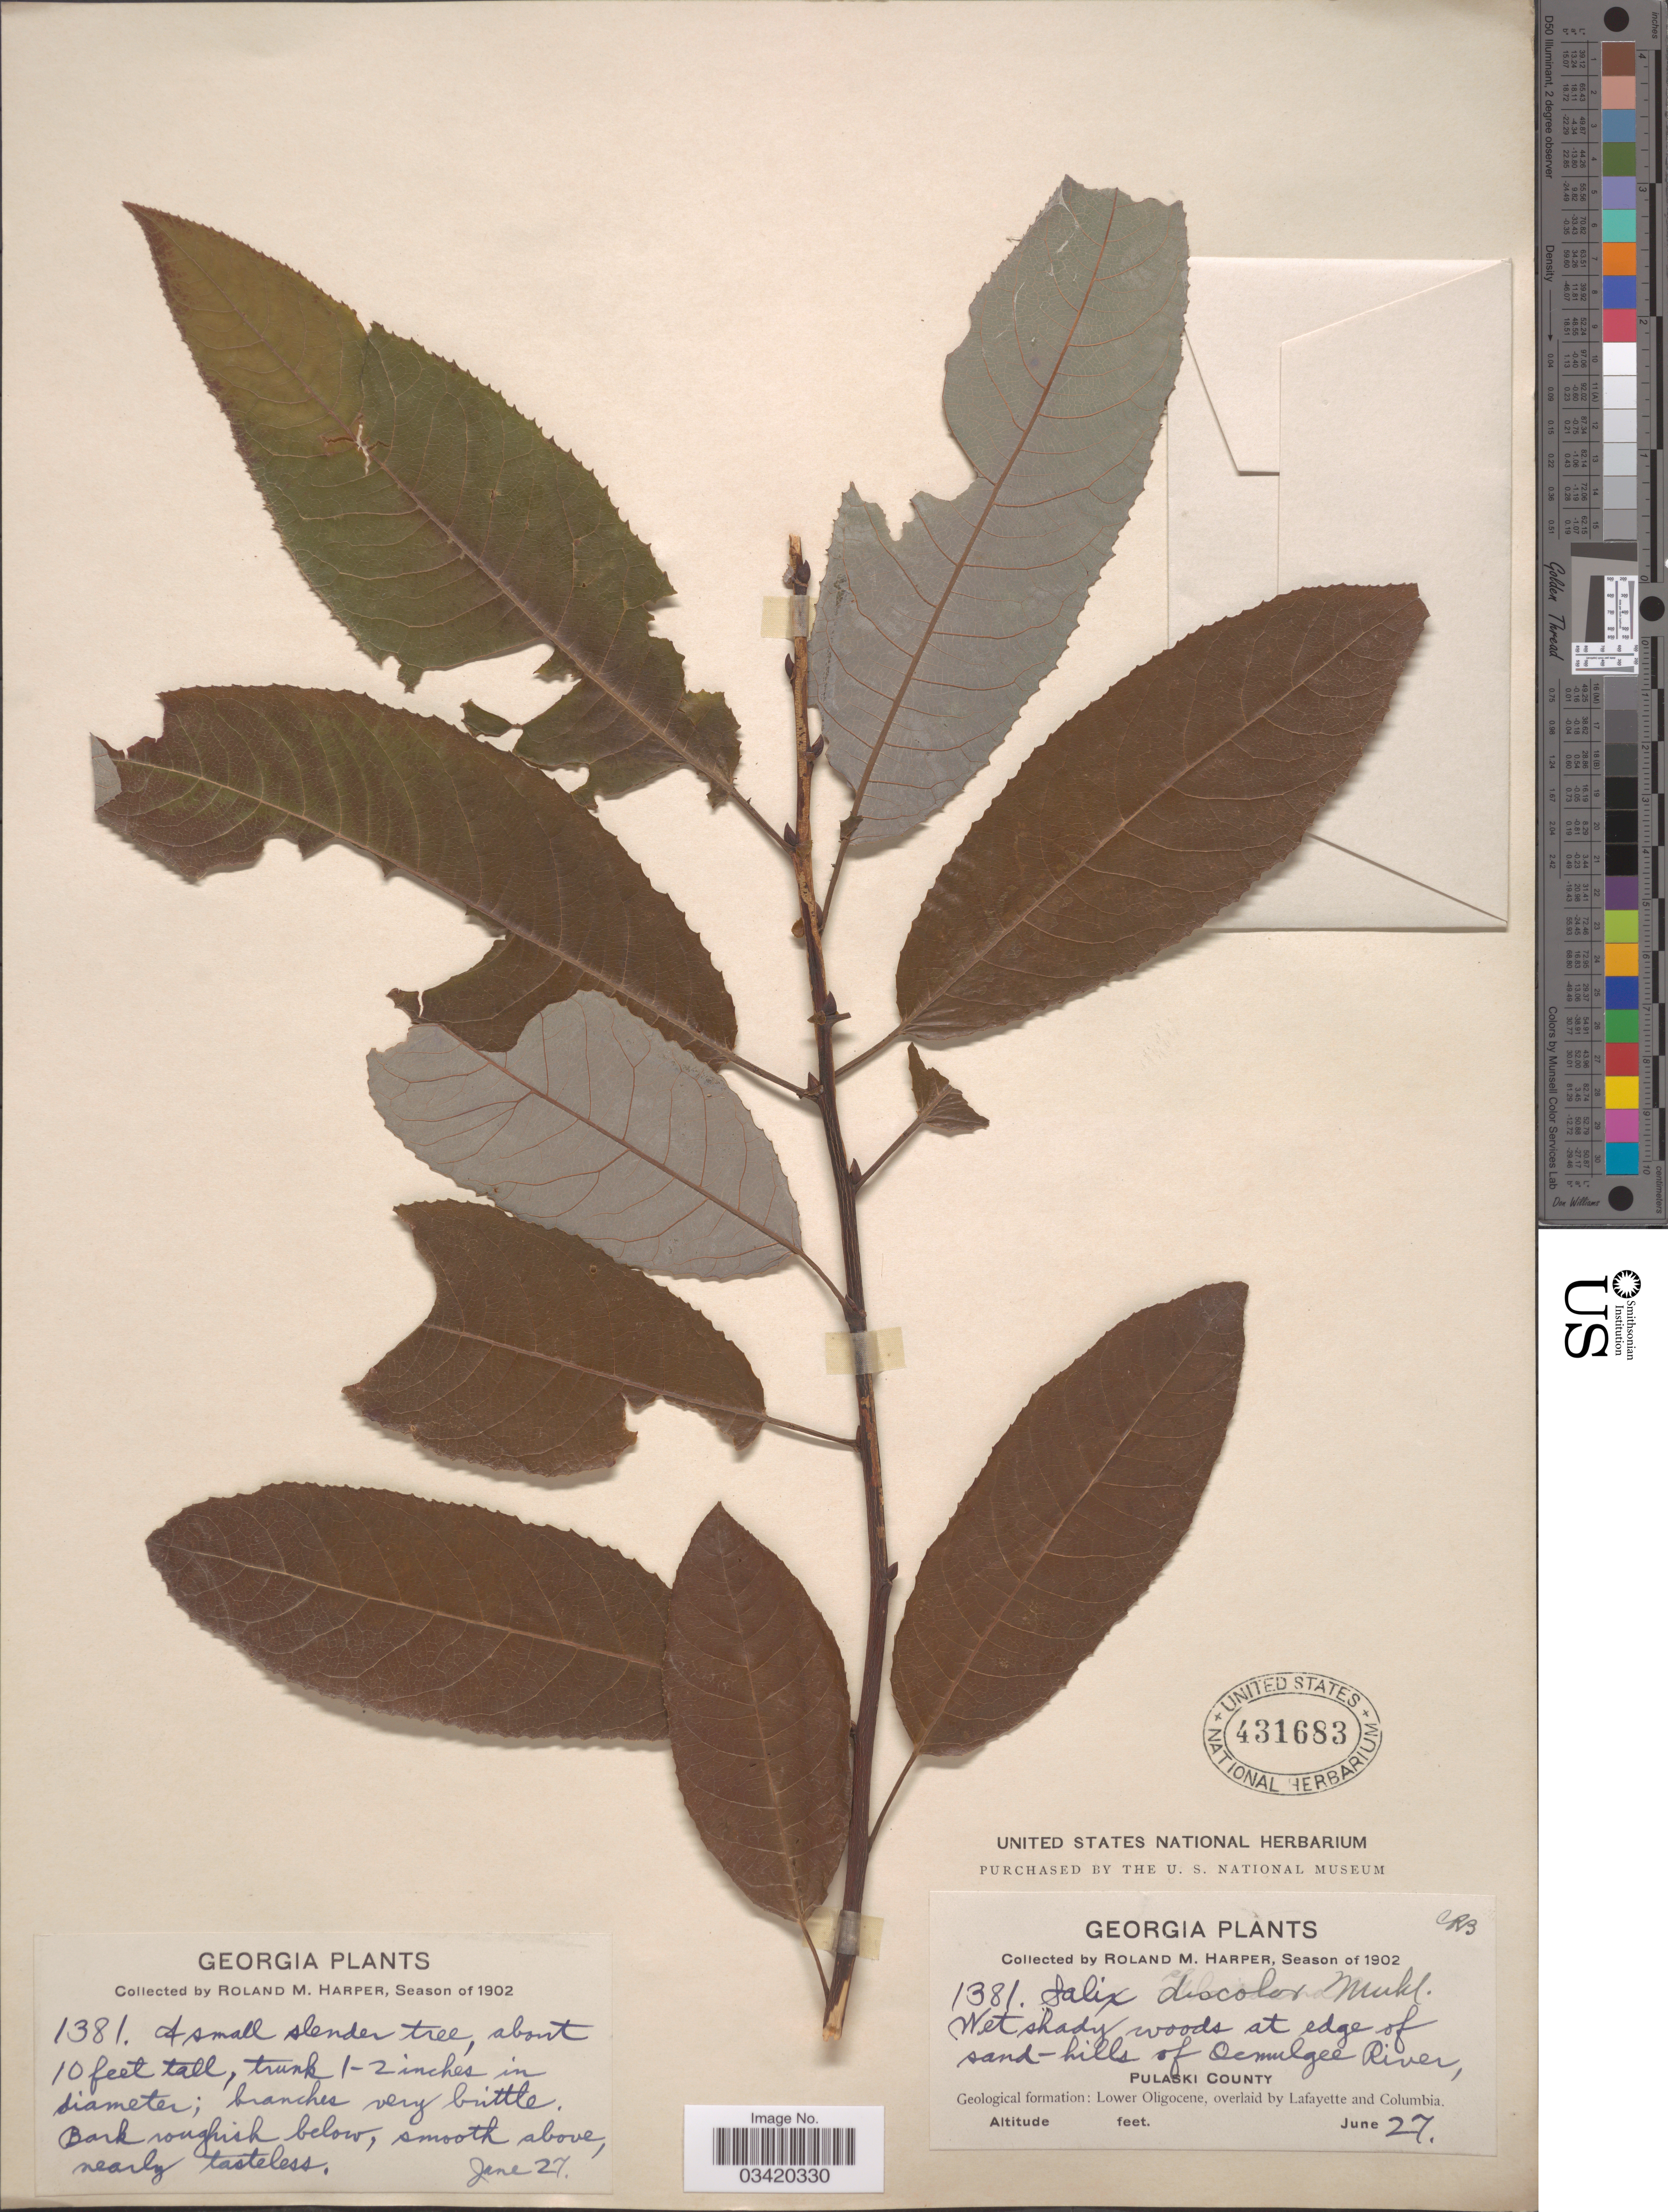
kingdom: Plantae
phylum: Tracheophyta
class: Magnoliopsida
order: Malpighiales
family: Salicaceae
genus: Salix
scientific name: Salix floridana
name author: Chapm.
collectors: R. M. Harper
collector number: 1381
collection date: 1902-06-27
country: United States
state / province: Georgia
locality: Edge of sand-hills of Ocmulgee-River. Pulaski County. Geological formation: Lower Oligocene, overlaid by Lafayette and Columbia.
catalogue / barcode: US 431683